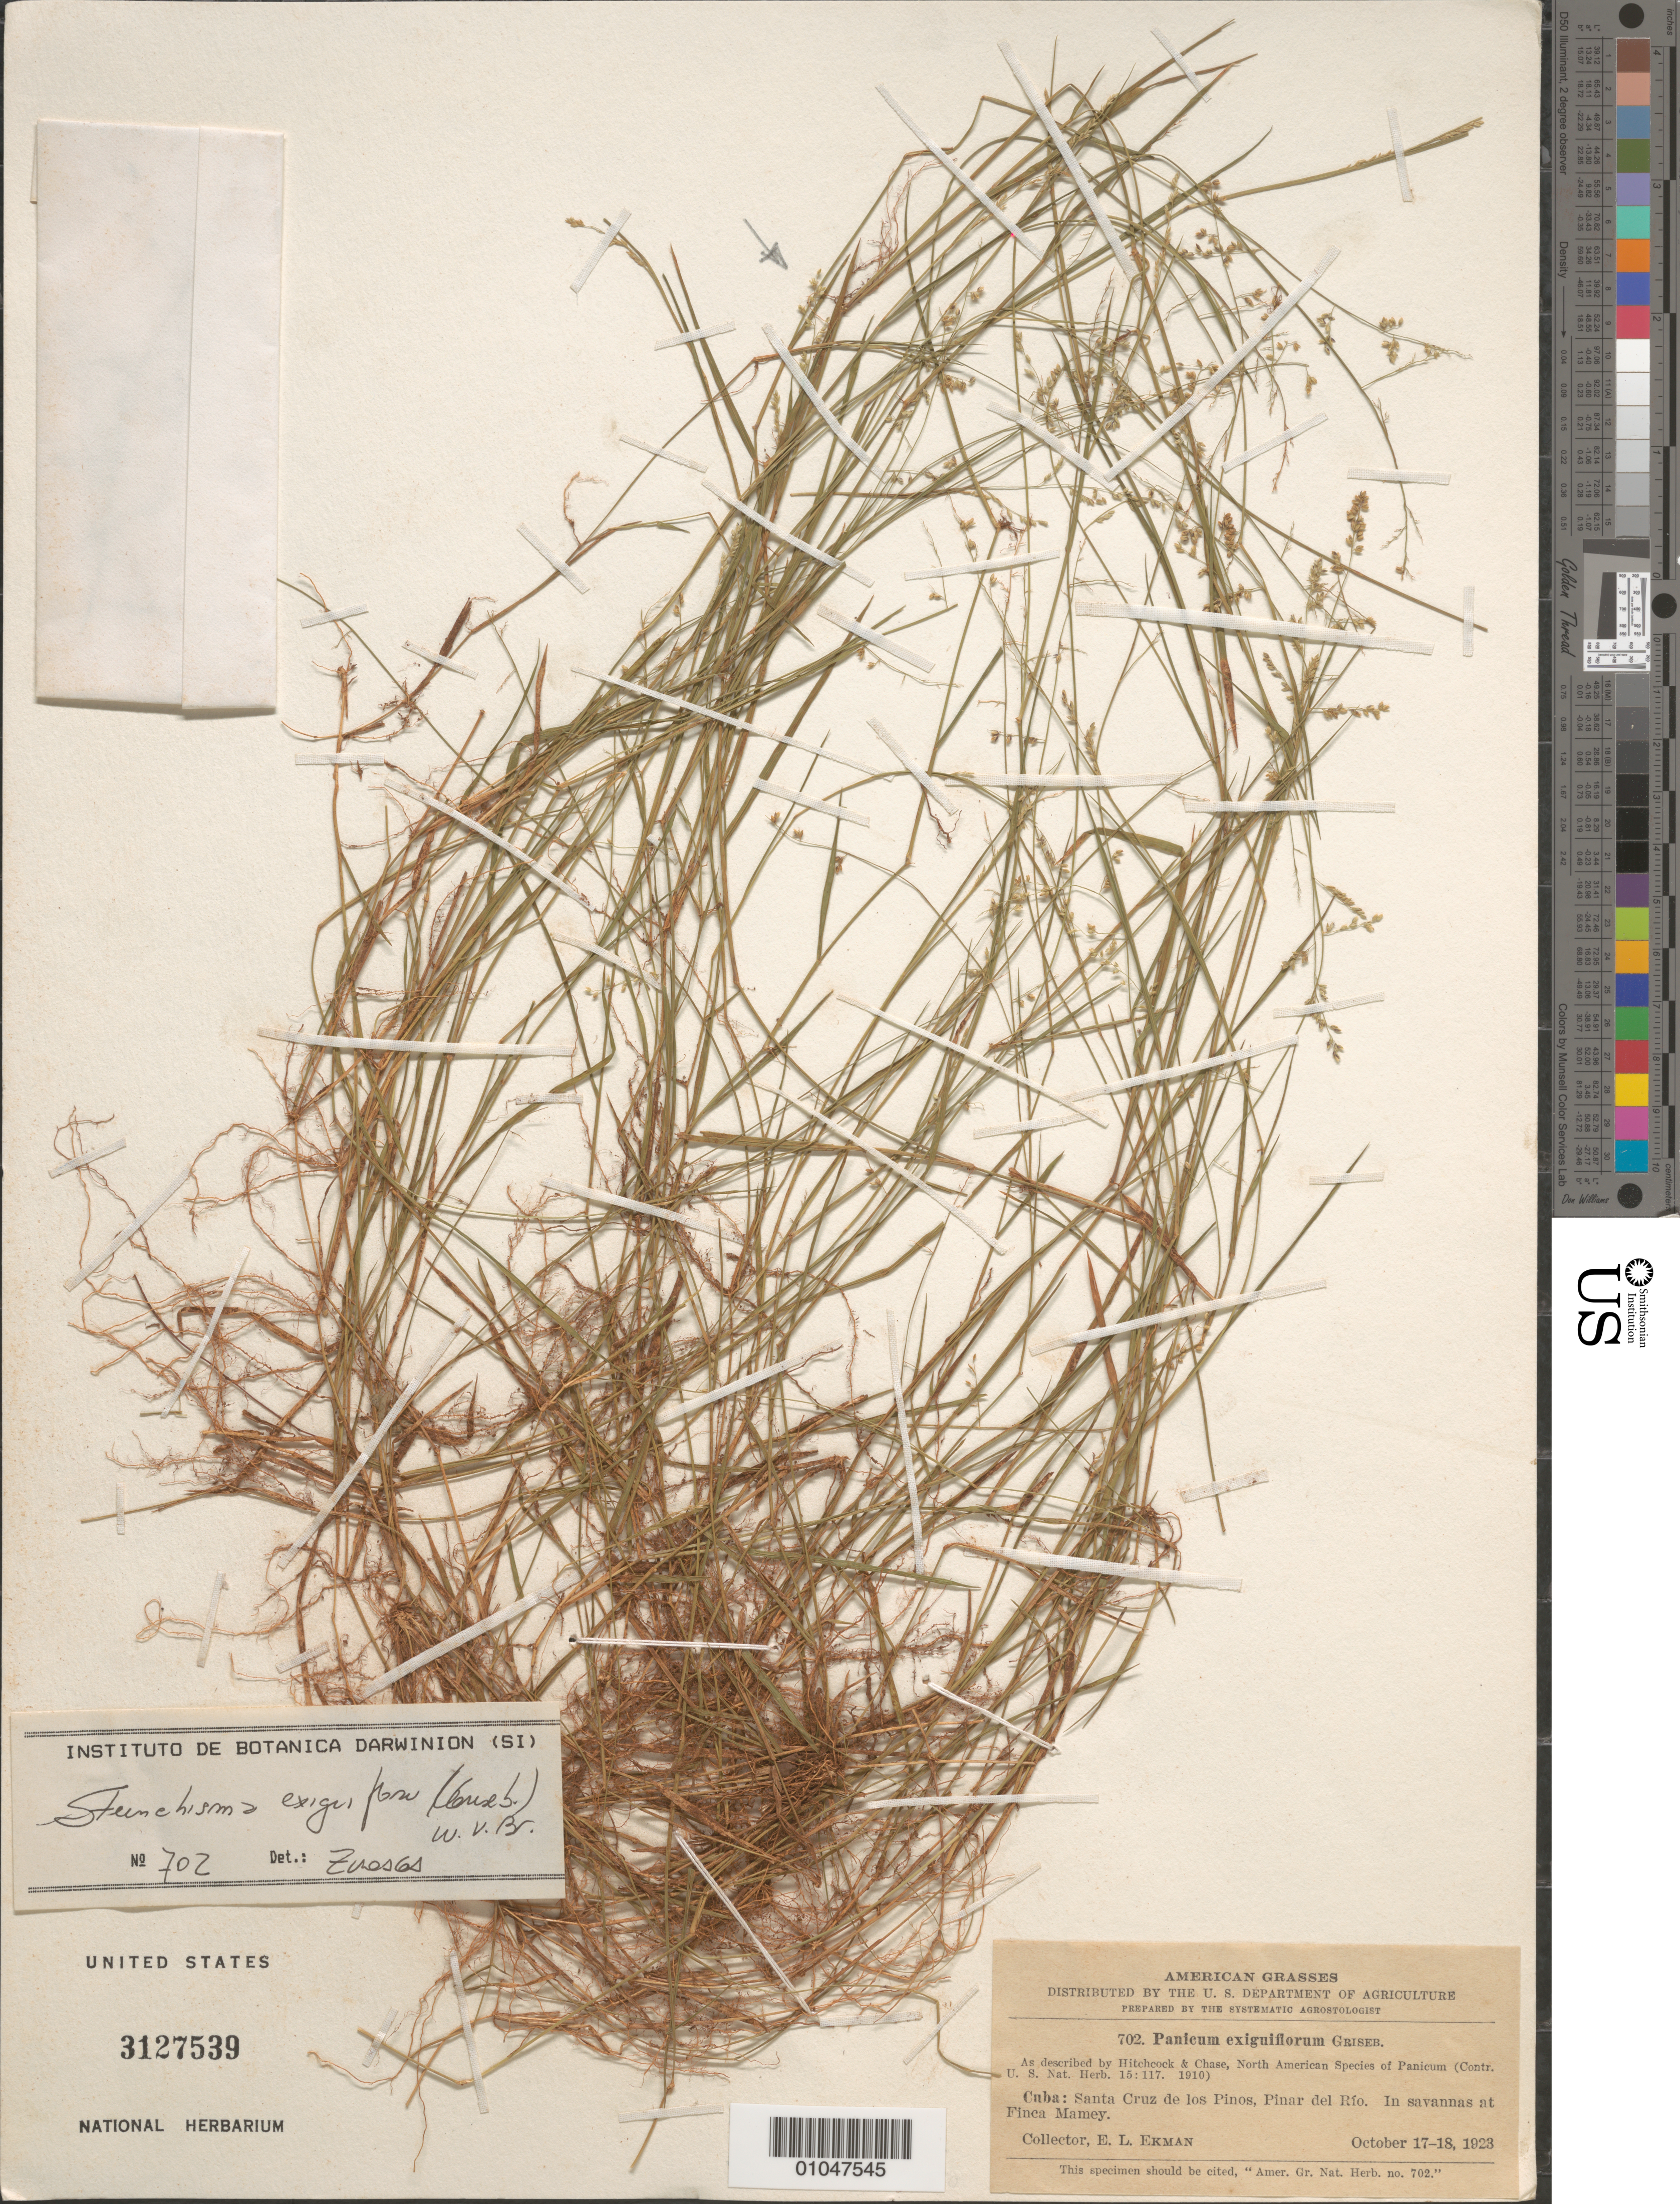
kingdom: Plantae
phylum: Tracheophyta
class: Liliopsida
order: Poales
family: Poaceae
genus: Panicum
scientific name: Panicum exiguiflorum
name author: Griseb.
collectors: E. L. Ekman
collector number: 702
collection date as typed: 17 Oct 1923 to 18 Oct 1923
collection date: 1923-10-17/1923-10-18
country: Cuba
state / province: Pinar del Rio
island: Cuba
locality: Santa Cruz de los Pinos, Pinar del Rio In savannas at Finca Mamey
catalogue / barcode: US 3127539